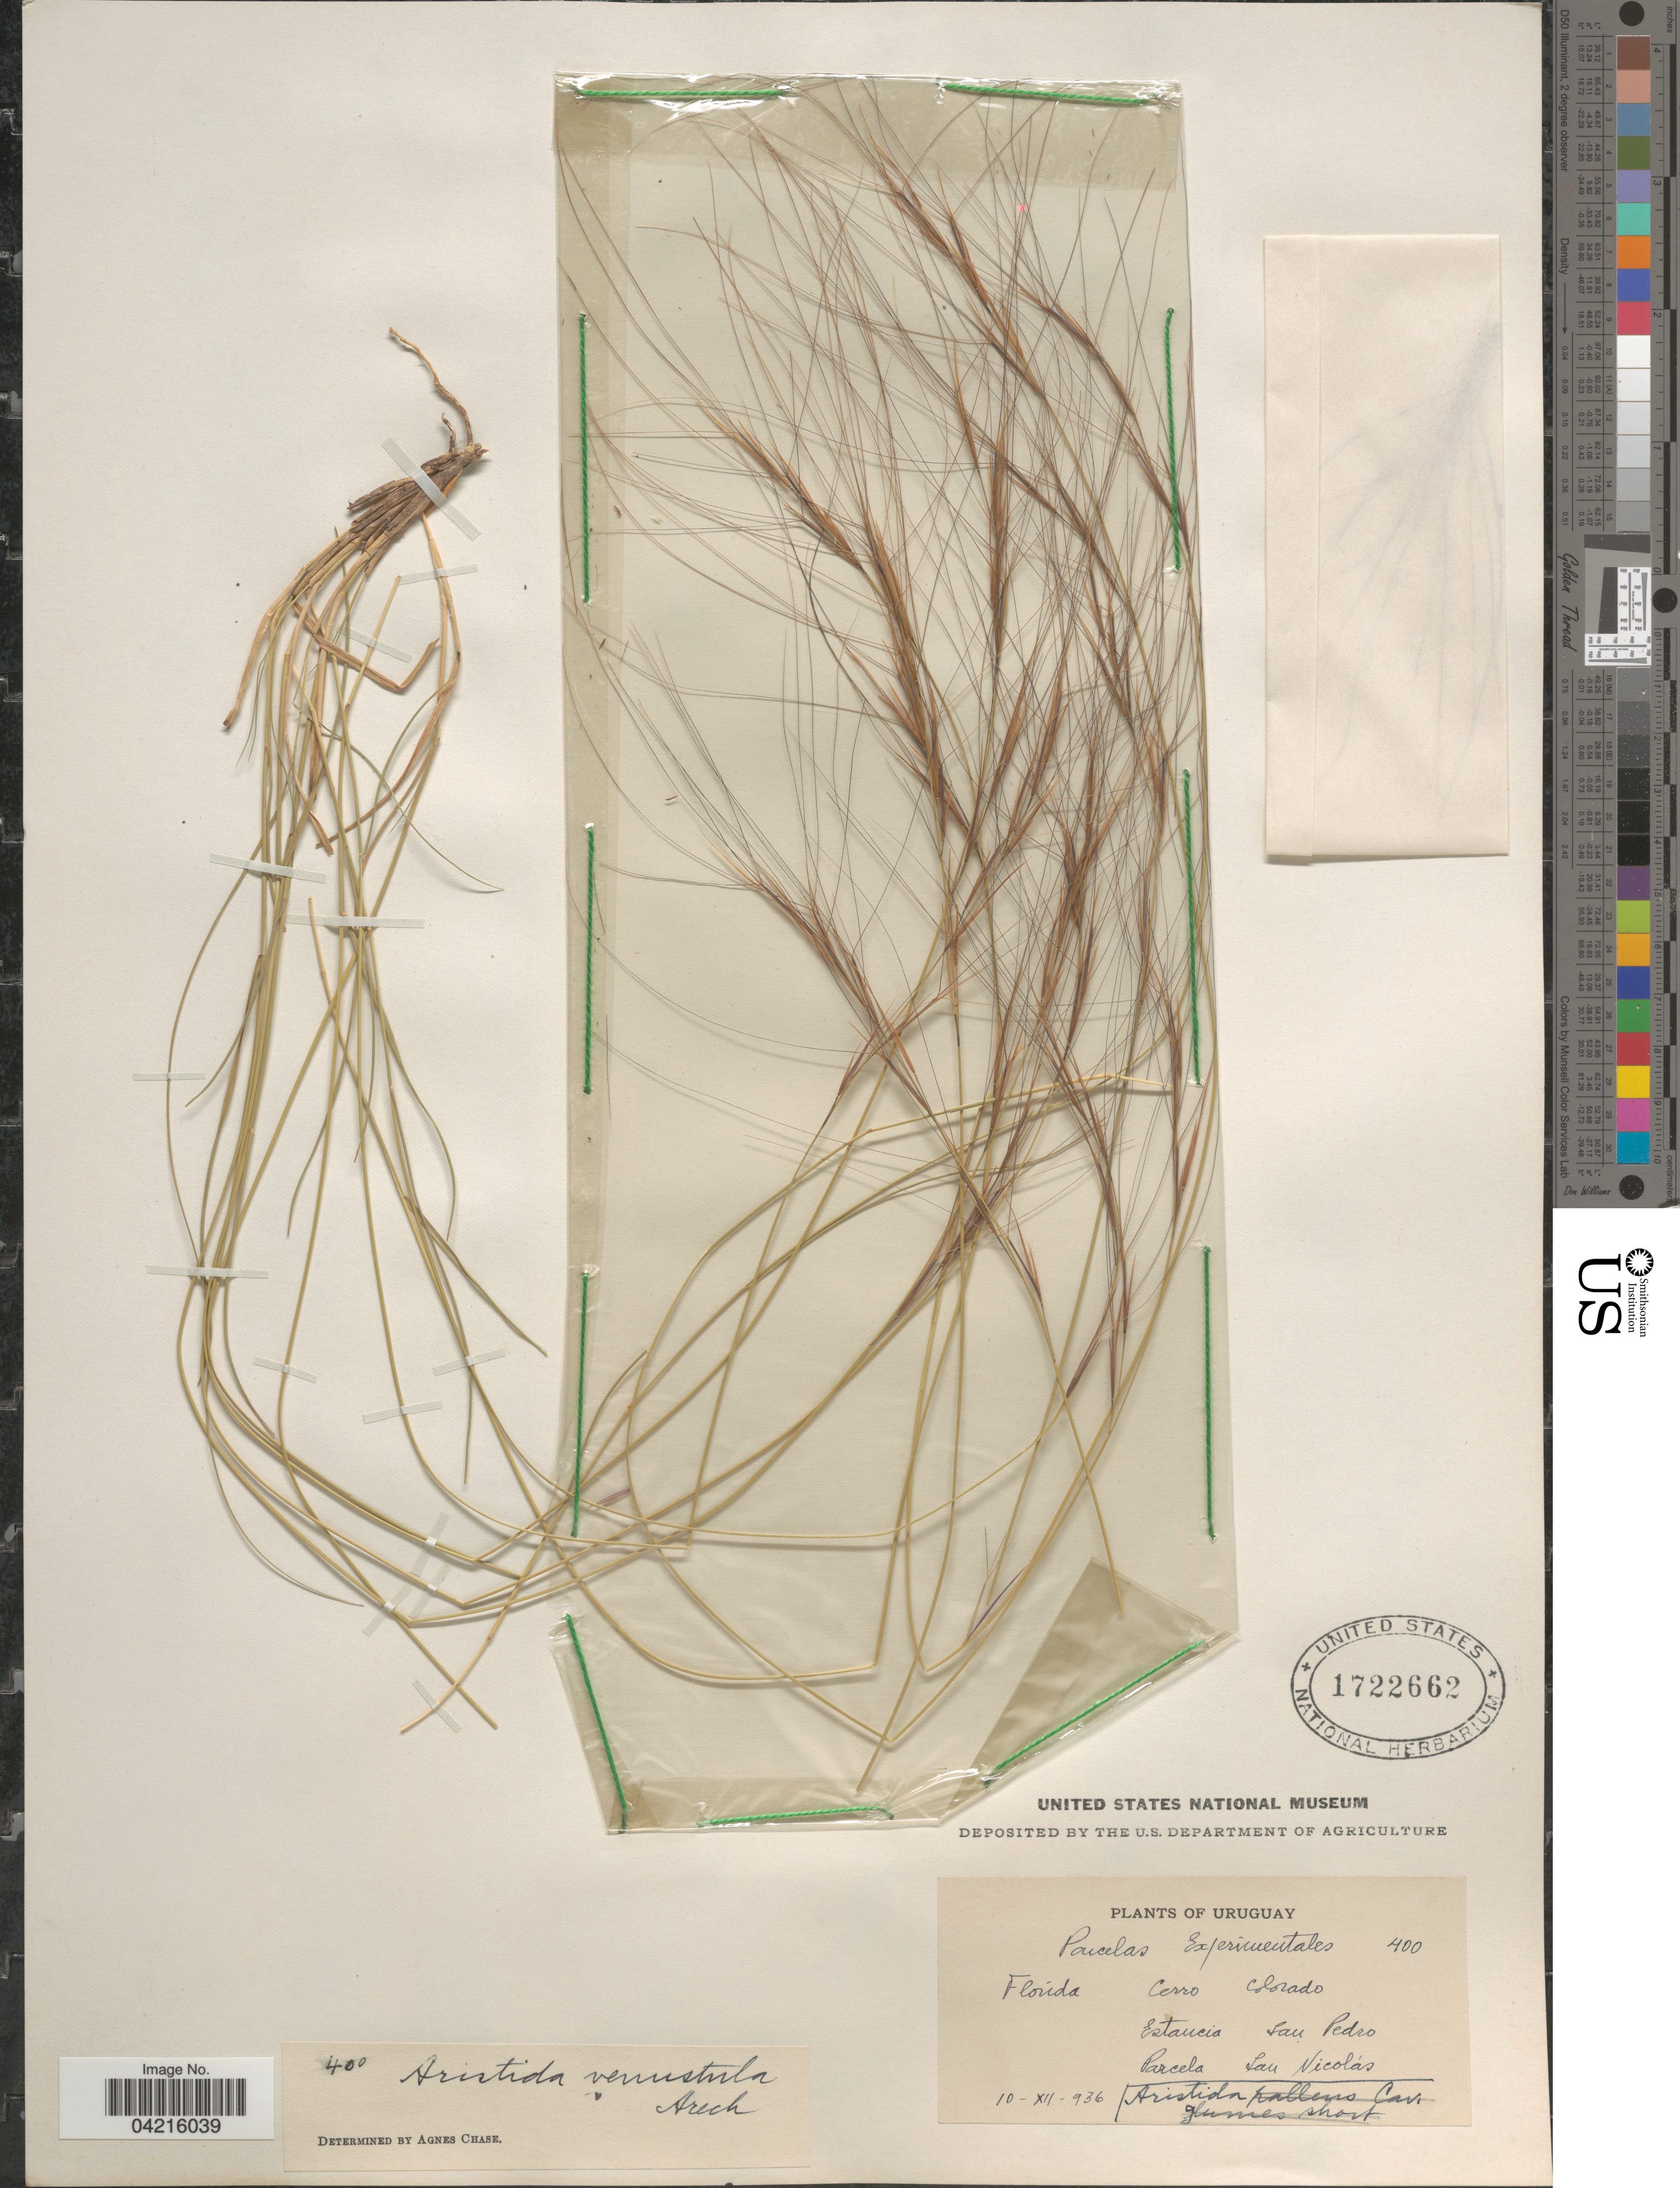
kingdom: Plantae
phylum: Tracheophyta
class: Liliopsida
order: Poales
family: Poaceae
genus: Aristida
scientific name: Aristida venesuelae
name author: Henr.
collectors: ex herb. Parcelas Experimentales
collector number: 400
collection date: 1936-12-10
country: Uruguay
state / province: Florida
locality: Cerro Colorado. Estancia San Pedro. Parcela San Nicolás.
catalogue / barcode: US 1722662